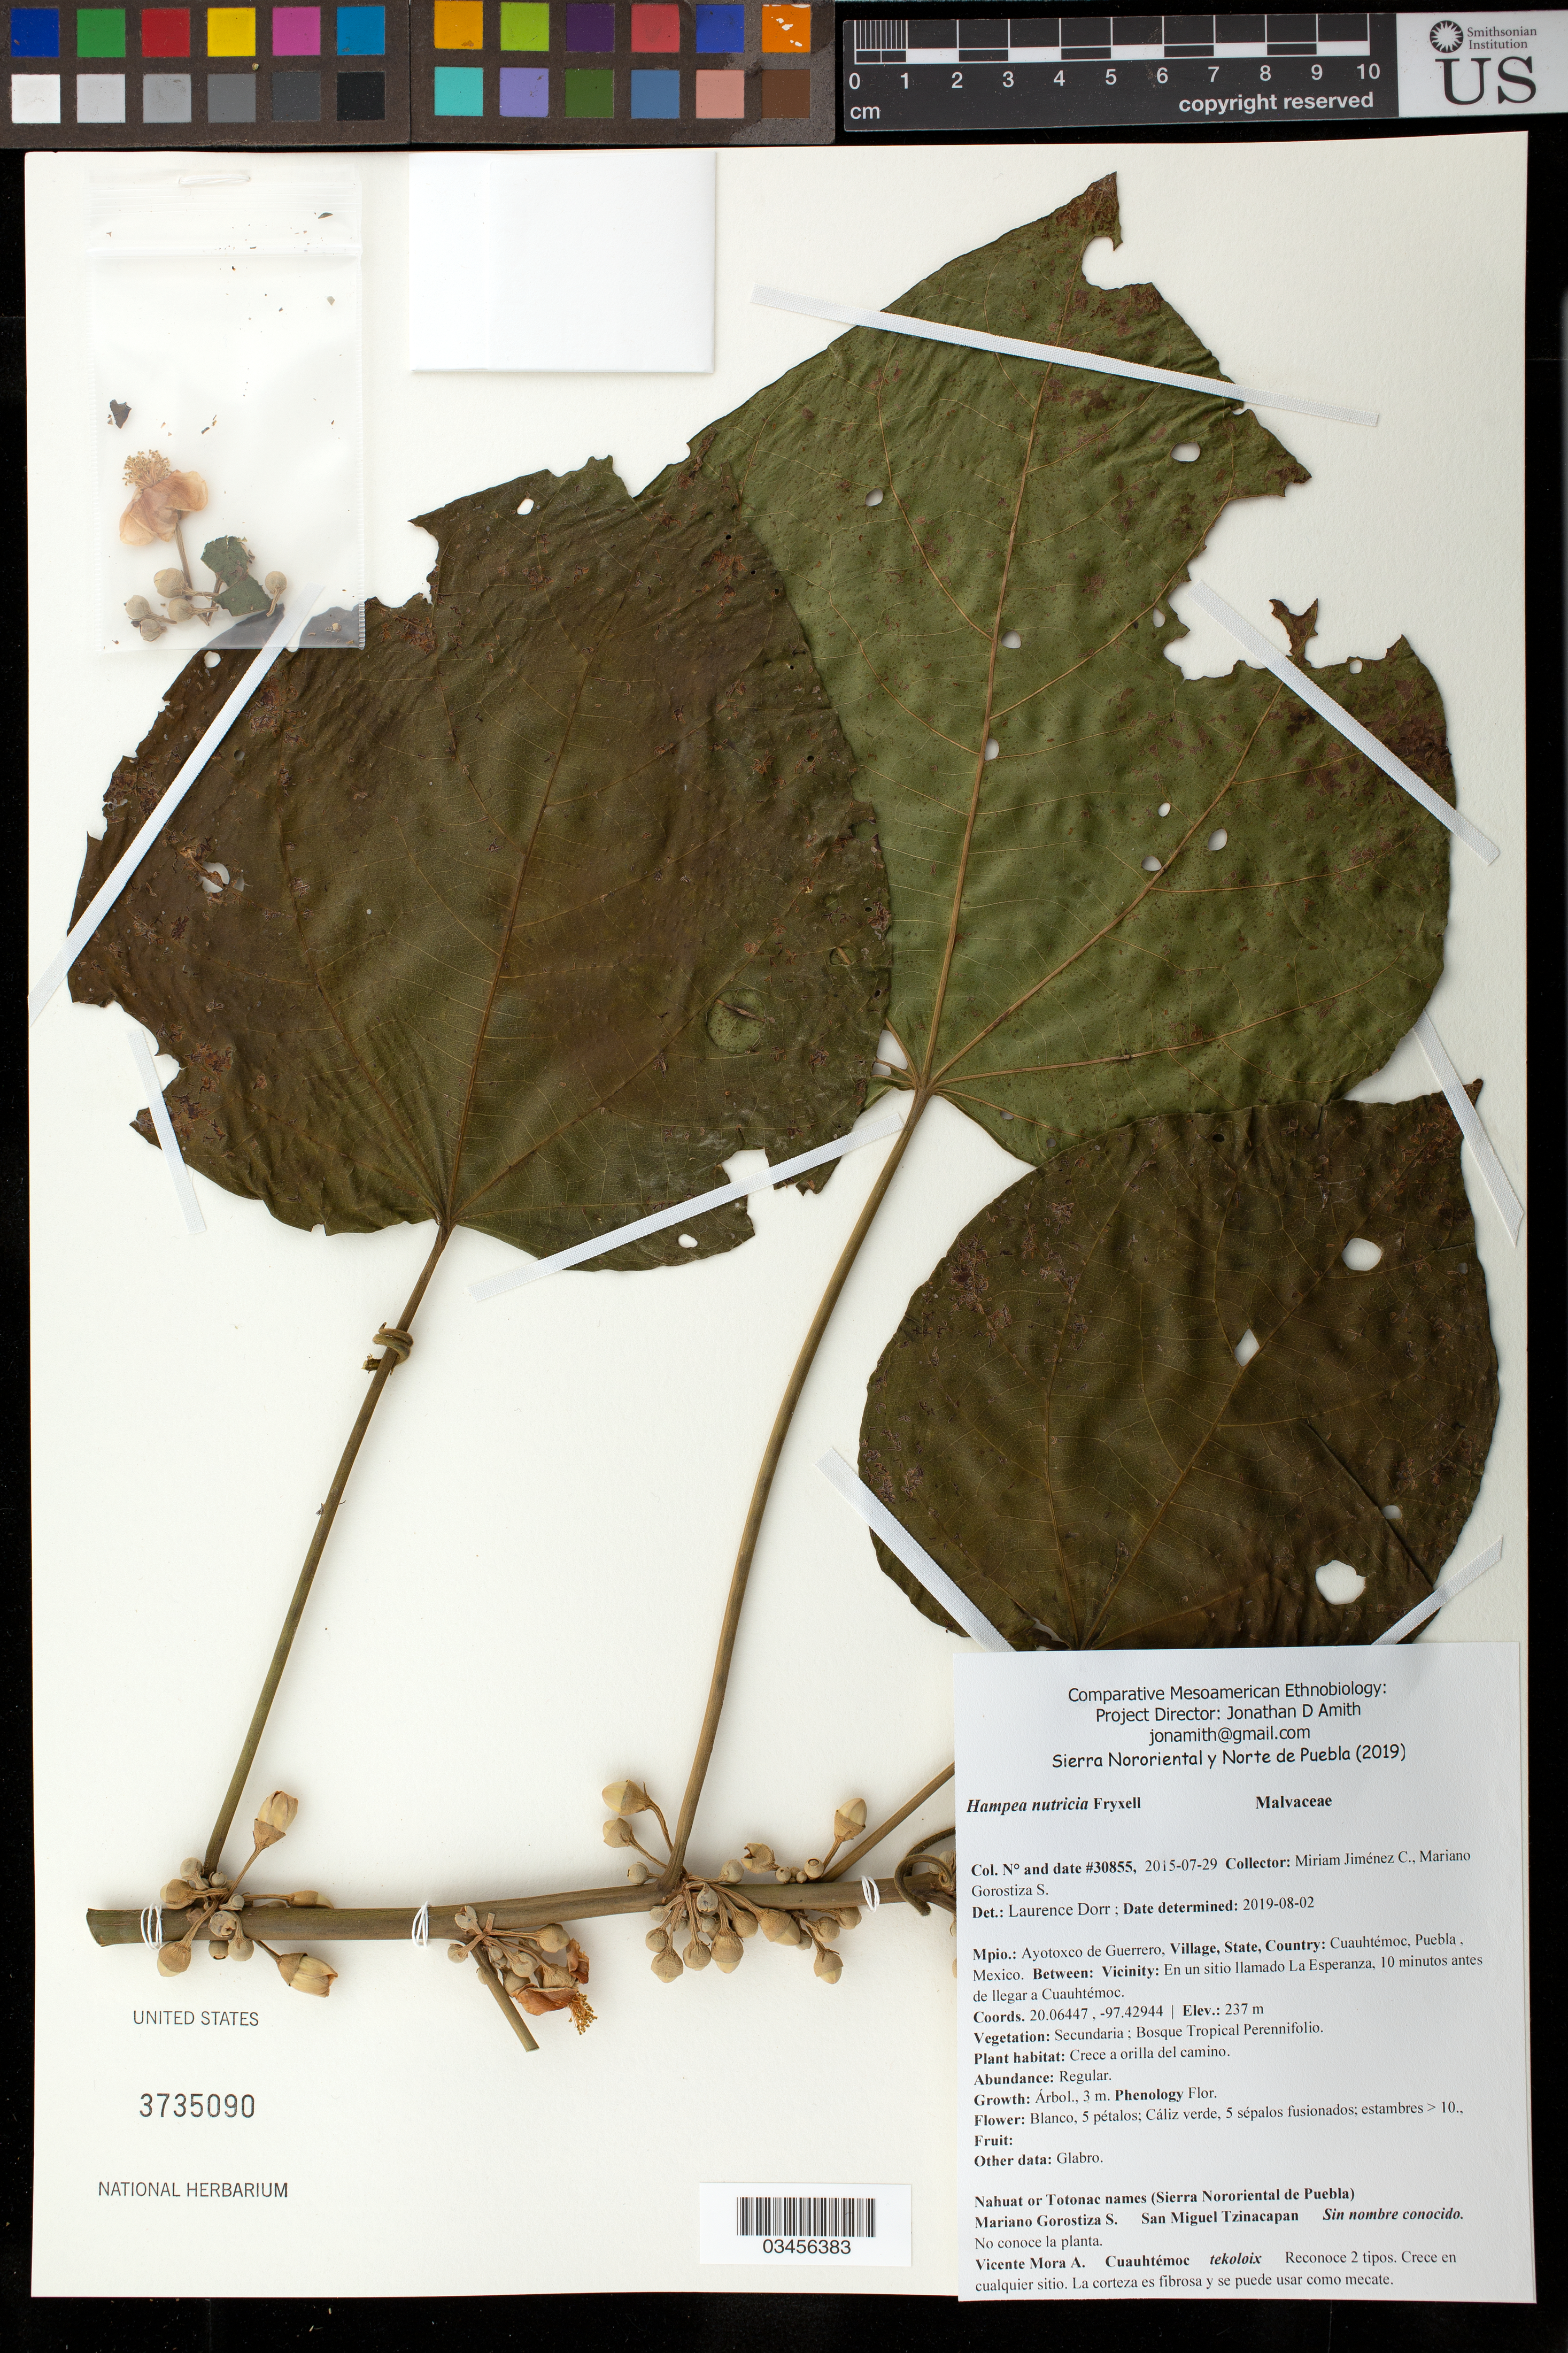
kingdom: Plantae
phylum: Tracheophyta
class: Magnoliopsida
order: Malvales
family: Malvaceae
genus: Hampea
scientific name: Hampea nutricia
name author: Fryxell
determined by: Coombes, Allen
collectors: M. Jiménez Chimil & M. Gorostiza S.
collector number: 30855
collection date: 2015-07-29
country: México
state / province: Puebla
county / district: Ayotoxco de Guerrero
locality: PUEBLO: Cuauhtémoc; LOCALIDAD EXACTA: En un sitio llamado La Esperanza, 10 minutos antes de llegar a Cuauhtémoc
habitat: Bosque tropical perennifolio | A orilla del camino.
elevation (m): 237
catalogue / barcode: US 3735090